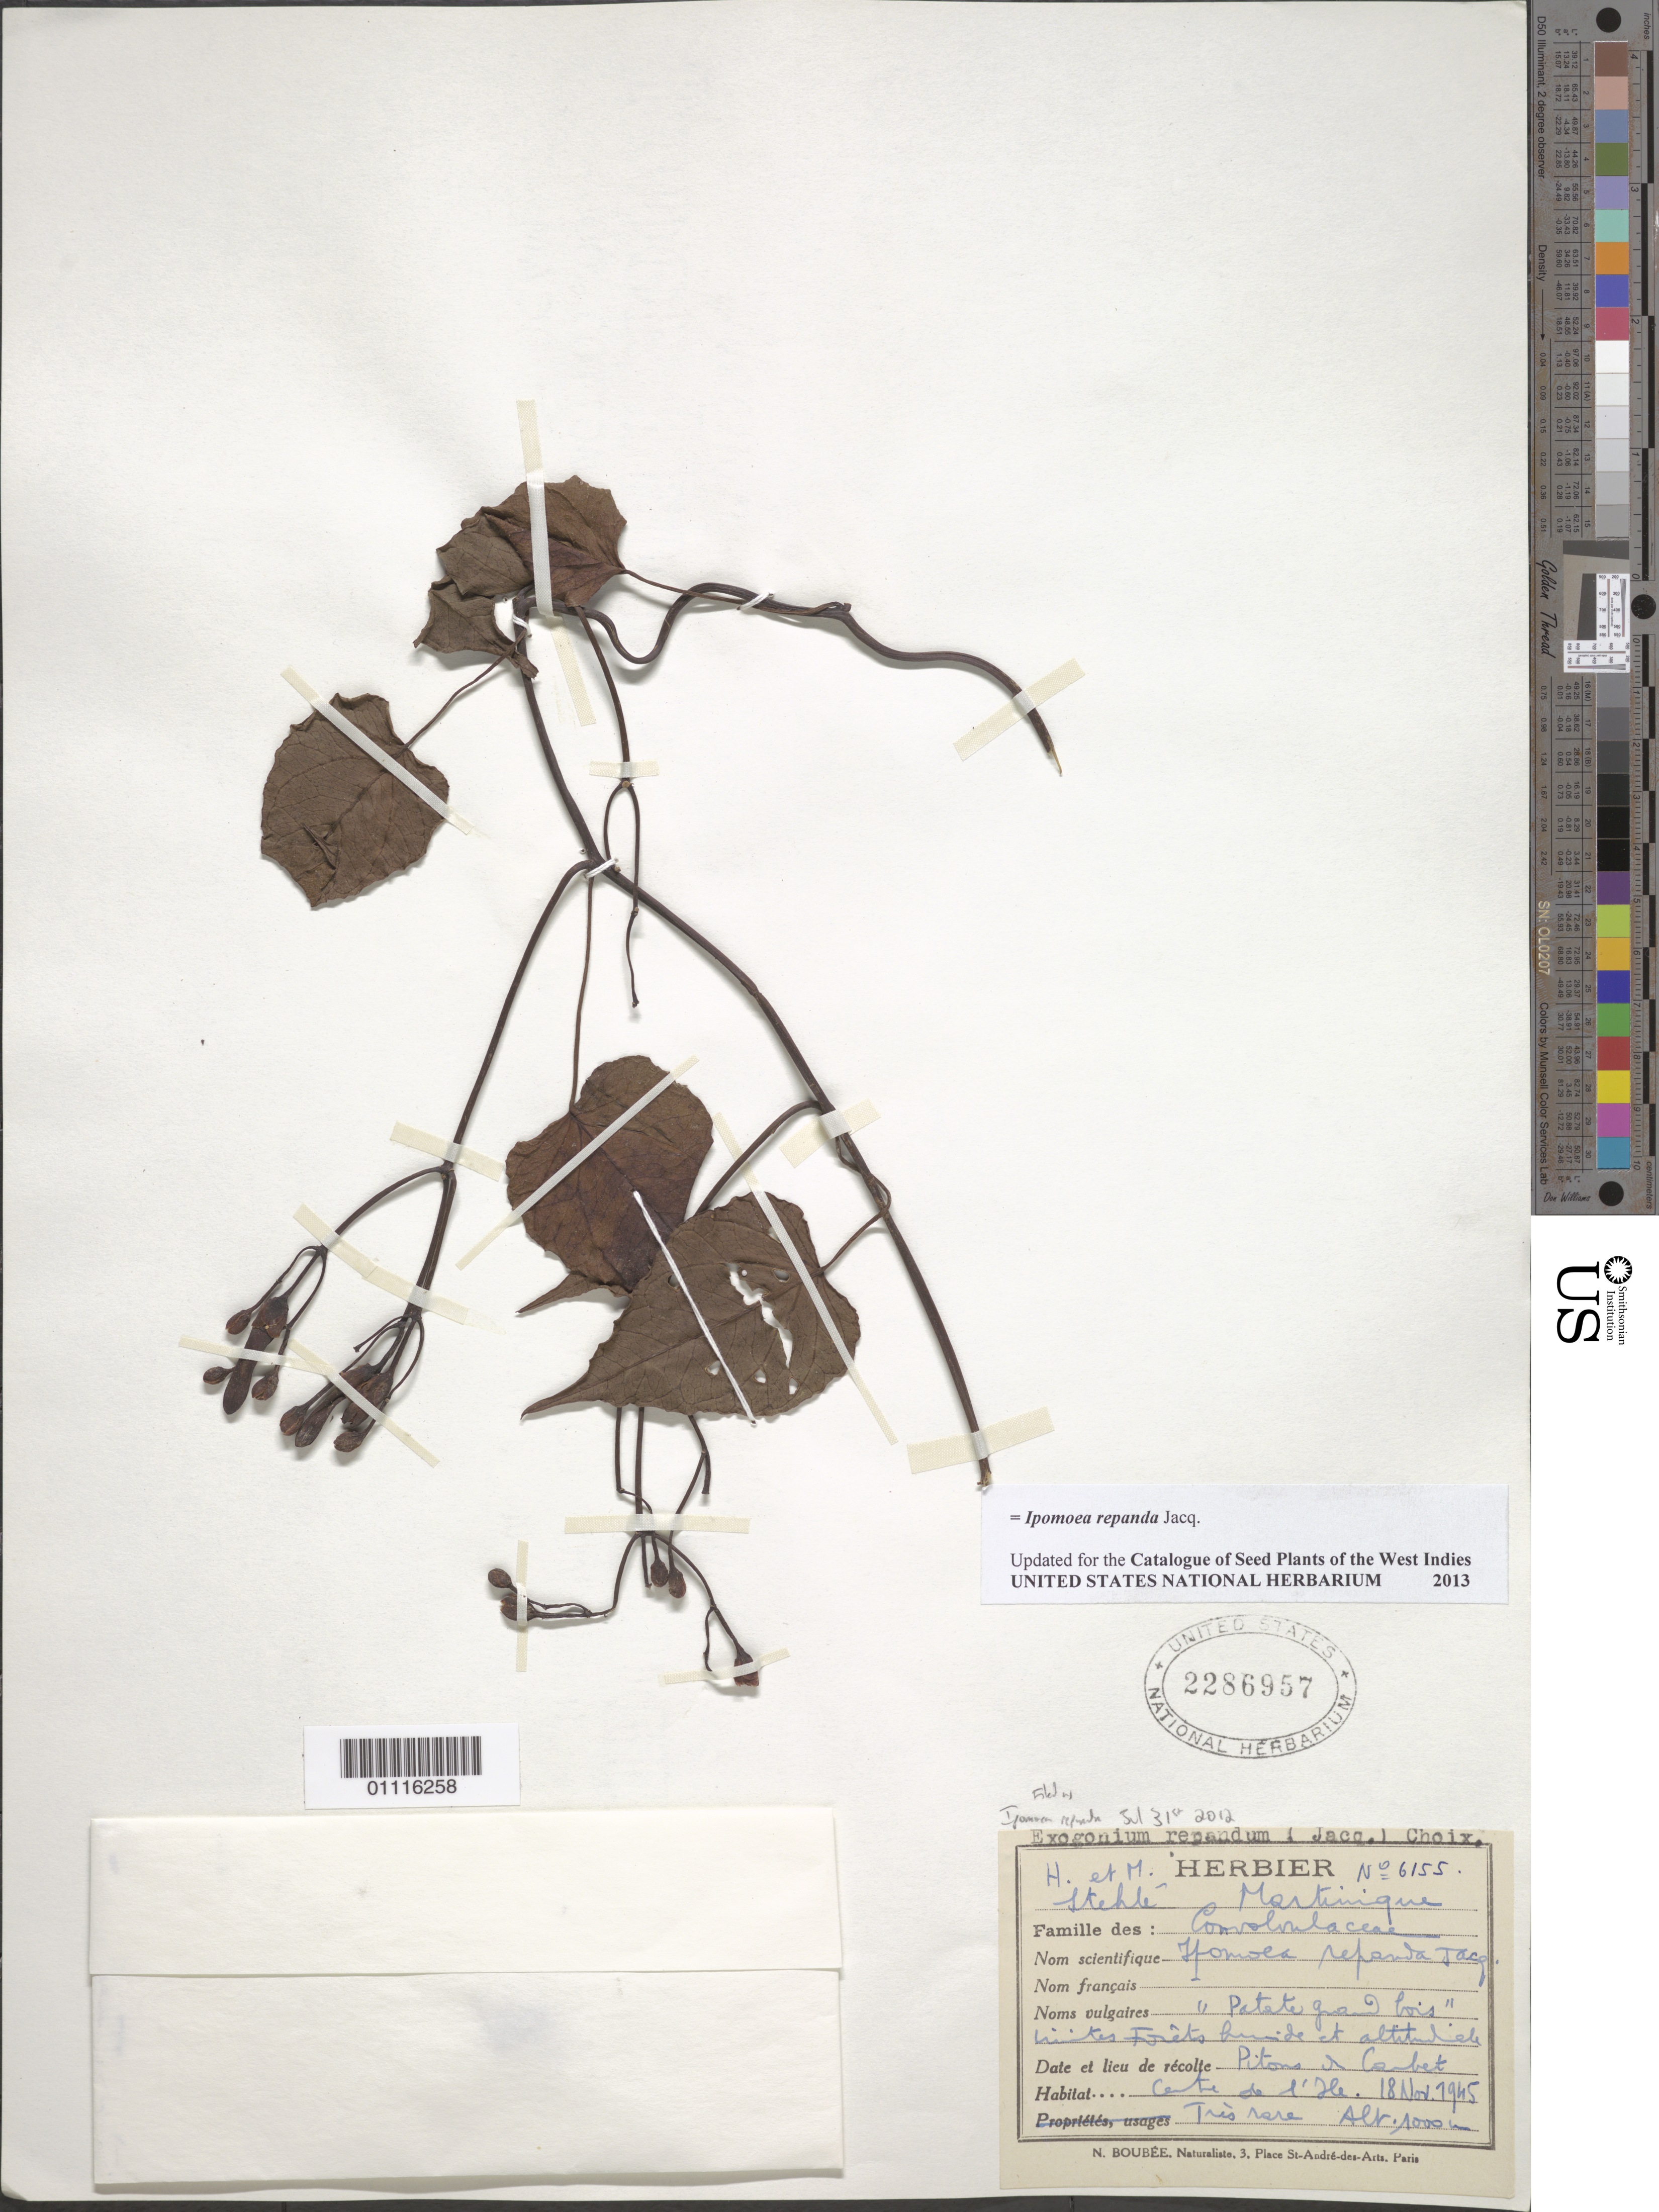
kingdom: Plantae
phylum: Tracheophyta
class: Magnoliopsida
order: Solanales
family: Convolvulaceae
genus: Ipomoea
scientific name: Ipomoea repanda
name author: Jacq.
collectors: H. Stehlé & M. Stehlé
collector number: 6155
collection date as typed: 18 Nov 1945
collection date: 1945-11-18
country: Martinique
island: Martinique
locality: Pitons du Carbet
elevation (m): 1000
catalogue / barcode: US 2286957